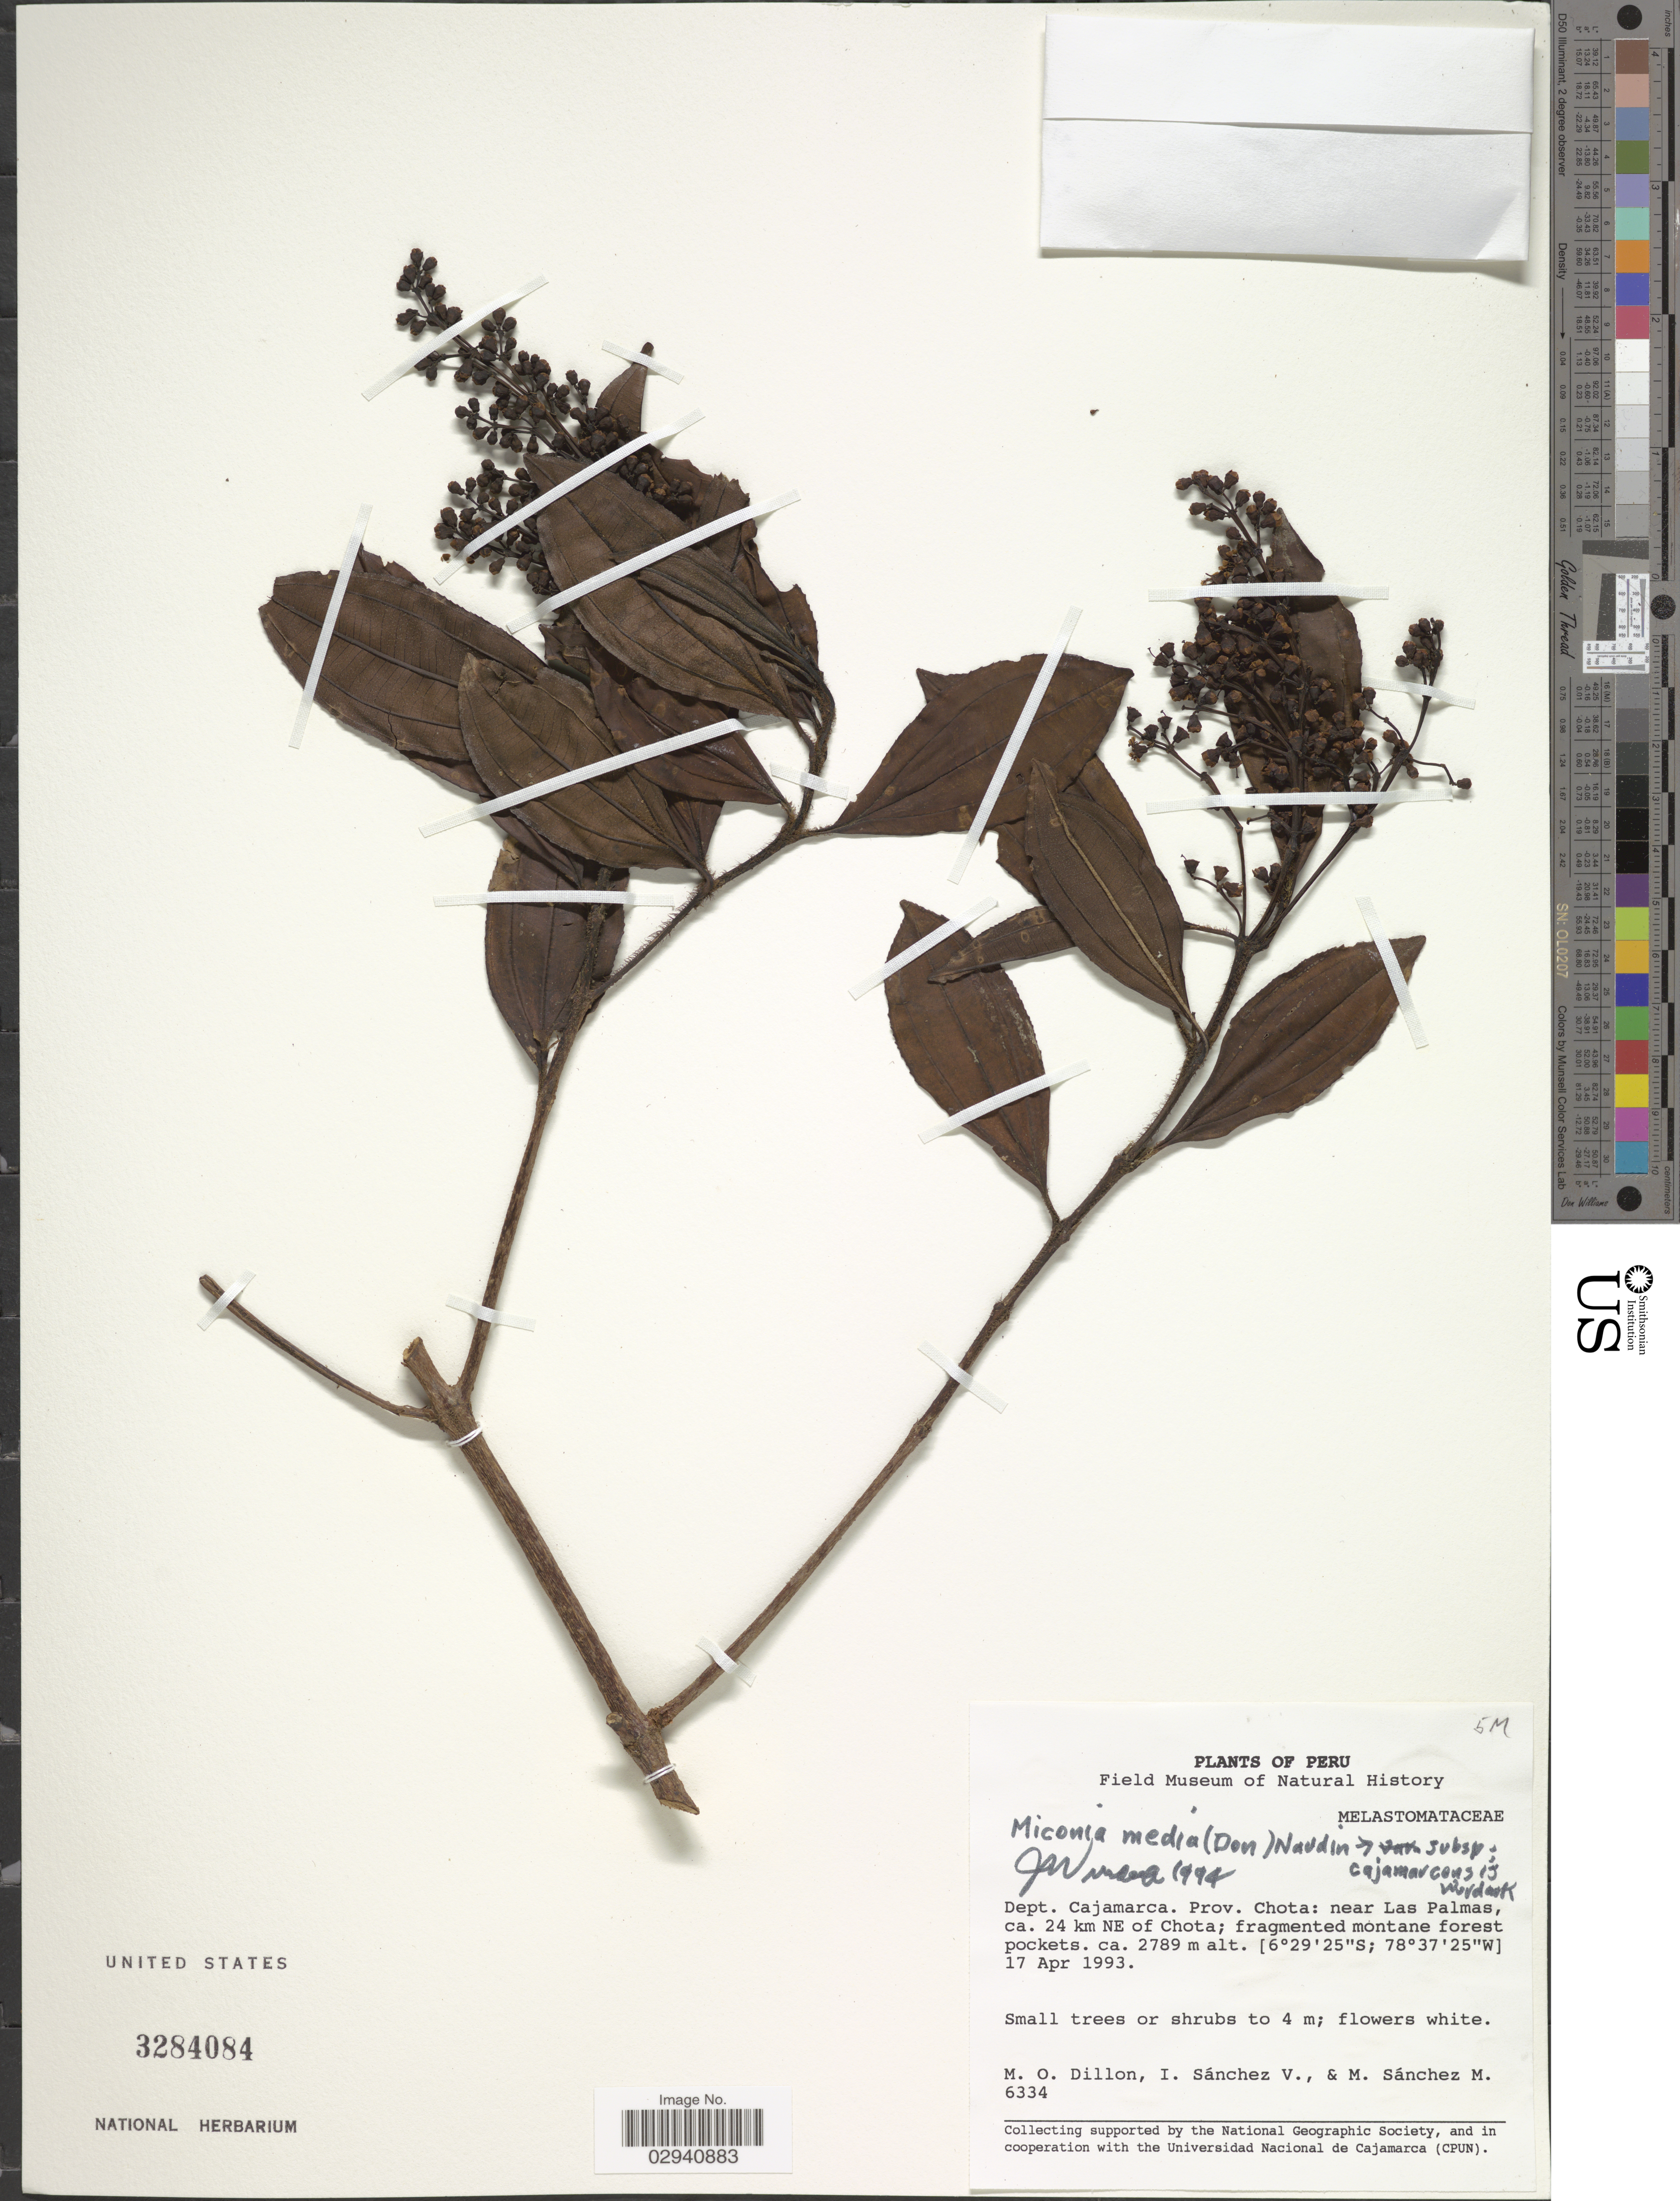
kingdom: Plantae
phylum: Tracheophyta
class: Magnoliopsida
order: Myrtales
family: Melastomataceae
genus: Miconia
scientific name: Miconia media subsp. cajamarcensis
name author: Wurdack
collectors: M. O. Dillon, I. Sánchez Vega & M. Sanchez M.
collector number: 6334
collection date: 1993-04-17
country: Peru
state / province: Cajamarca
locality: Dept. Cajamarca. Prov. Chota: near Las Palmas, ca. 24 km NE of Chota.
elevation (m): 2789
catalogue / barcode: US 3284084